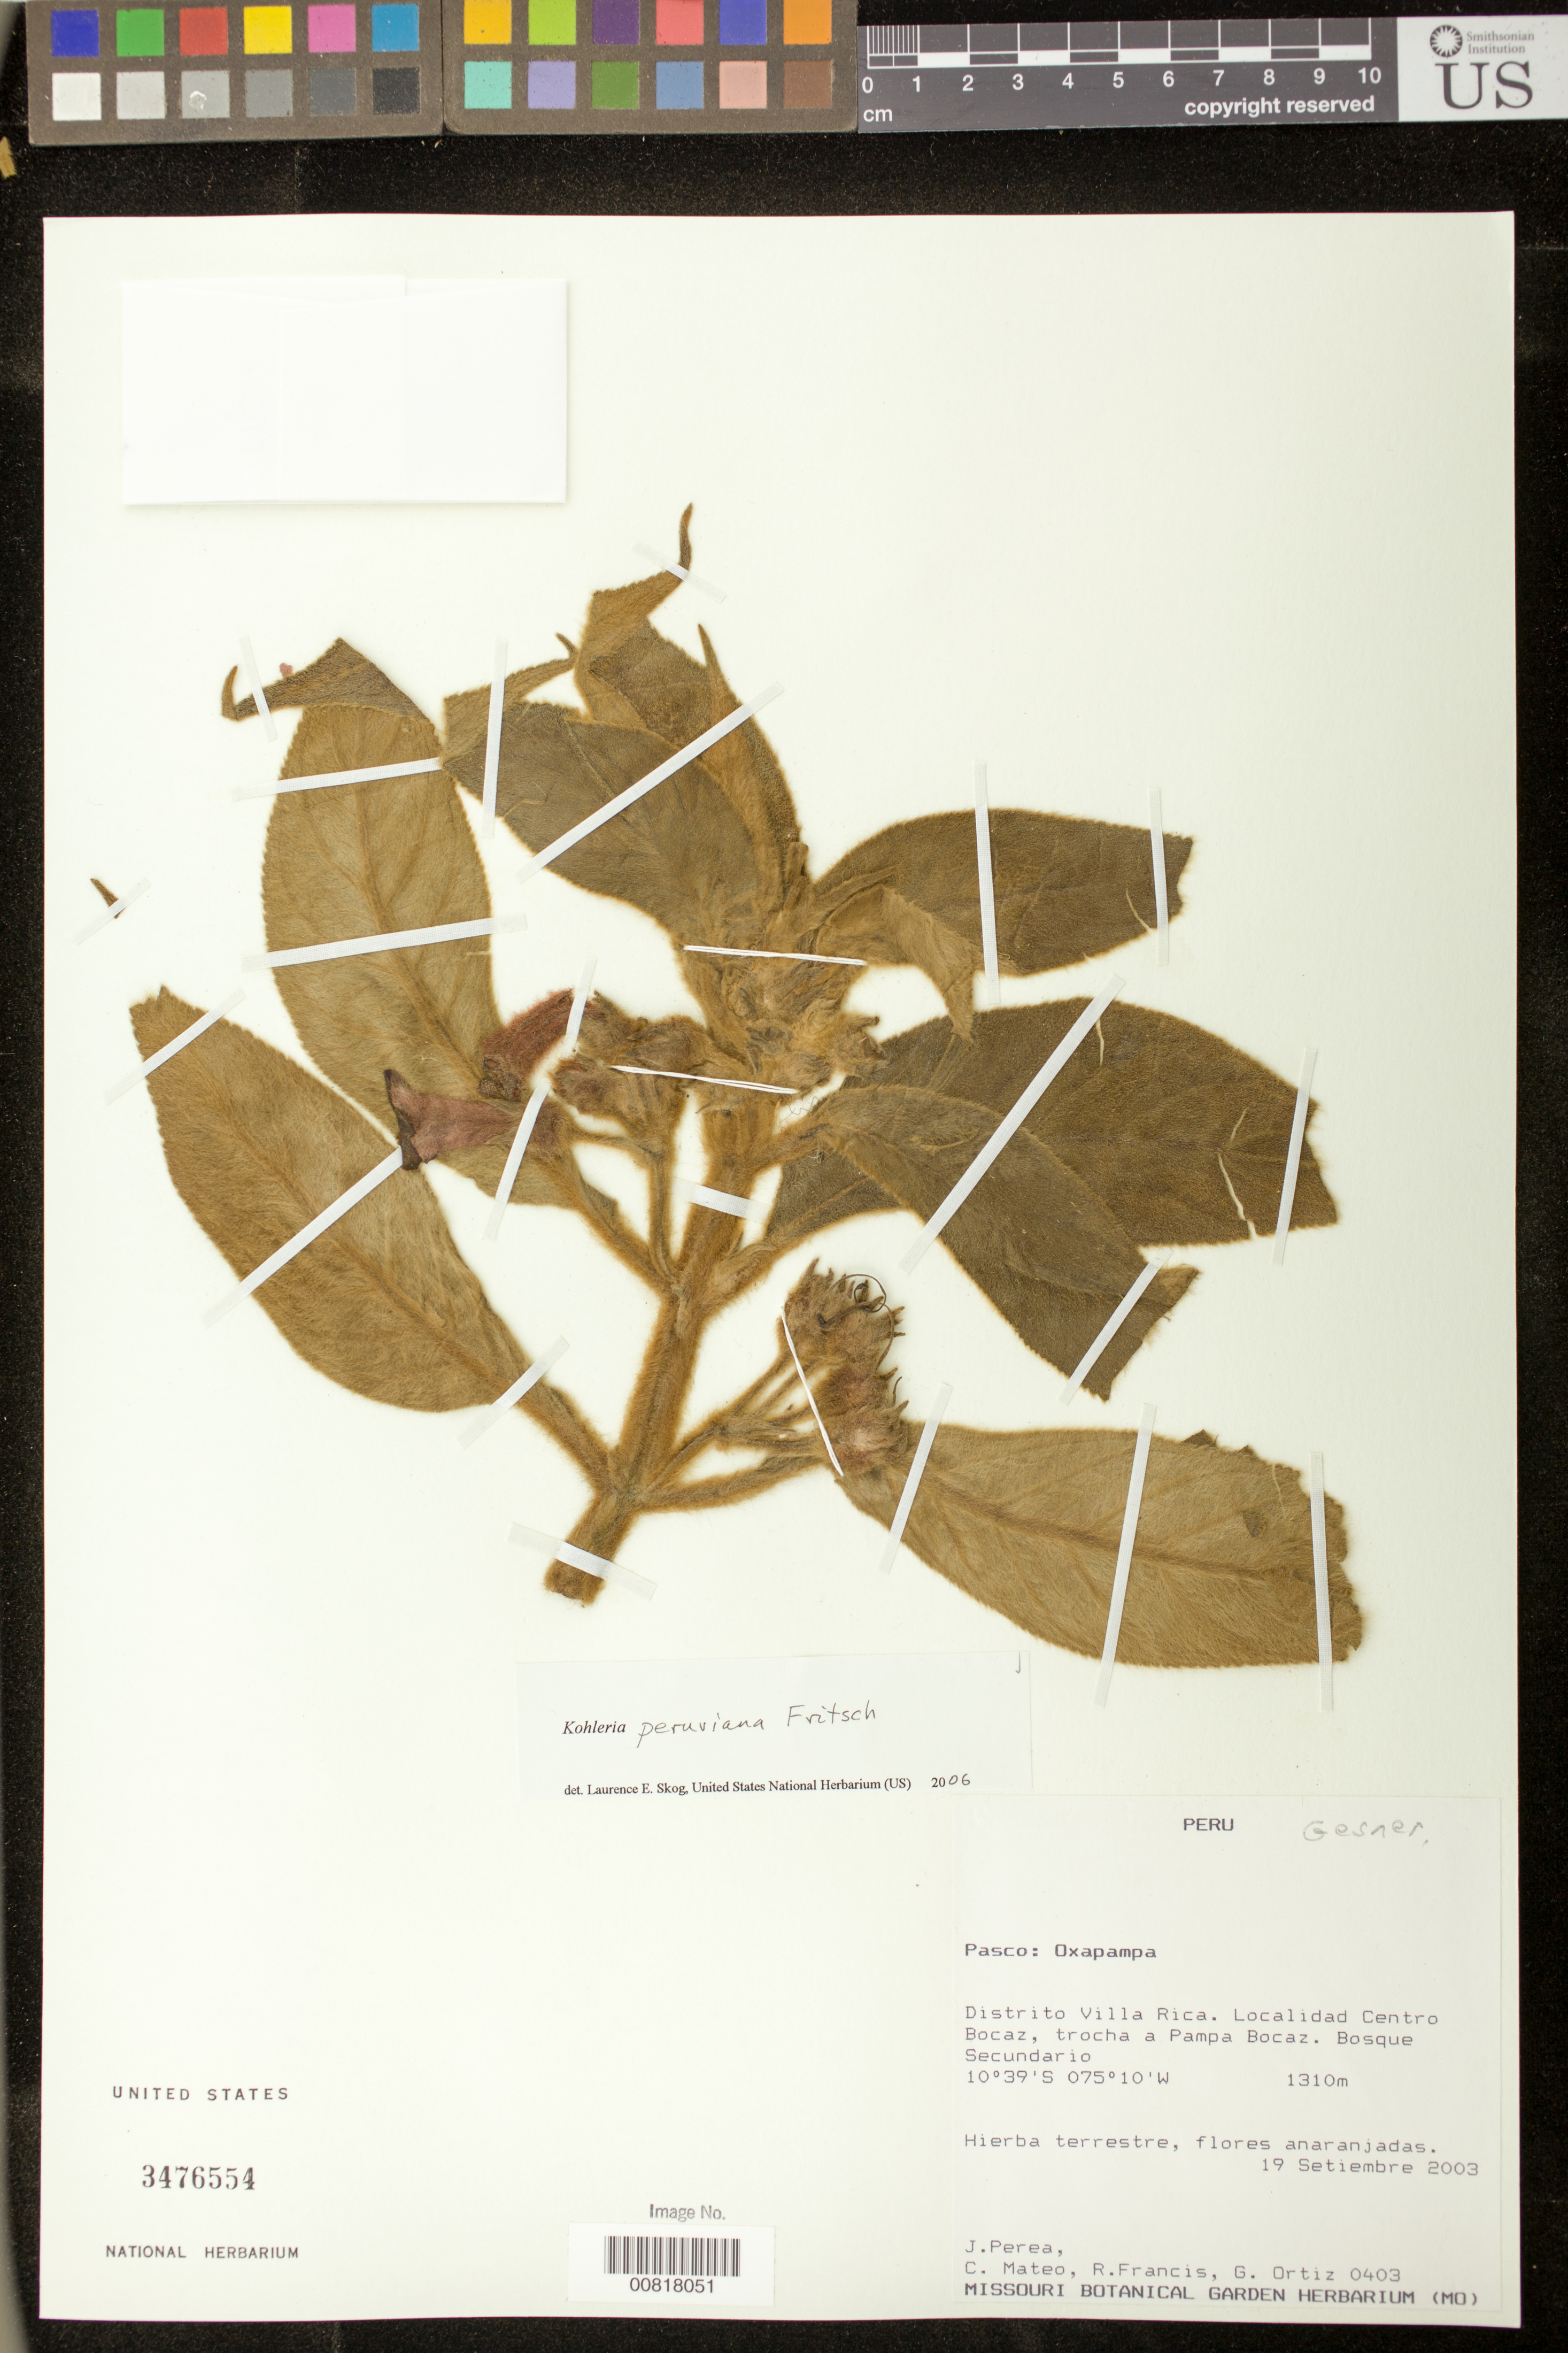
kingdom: Plantae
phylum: Tracheophyta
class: Magnoliopsida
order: Lamiales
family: Gesneriaceae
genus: Kohleria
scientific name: Kohleria peruviana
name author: Fritsch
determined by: Skog, Laurence E.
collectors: J. Perea & et al.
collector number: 403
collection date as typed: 19 Sep 2003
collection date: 2003-09-19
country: Peru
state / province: Pasco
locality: Pasco: Oxapampa. Distrito Villa Rica. Localidad Centro Bocaz, trocha a Pampa Bocaz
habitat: Bosque secundario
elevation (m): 1310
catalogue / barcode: US 3476554